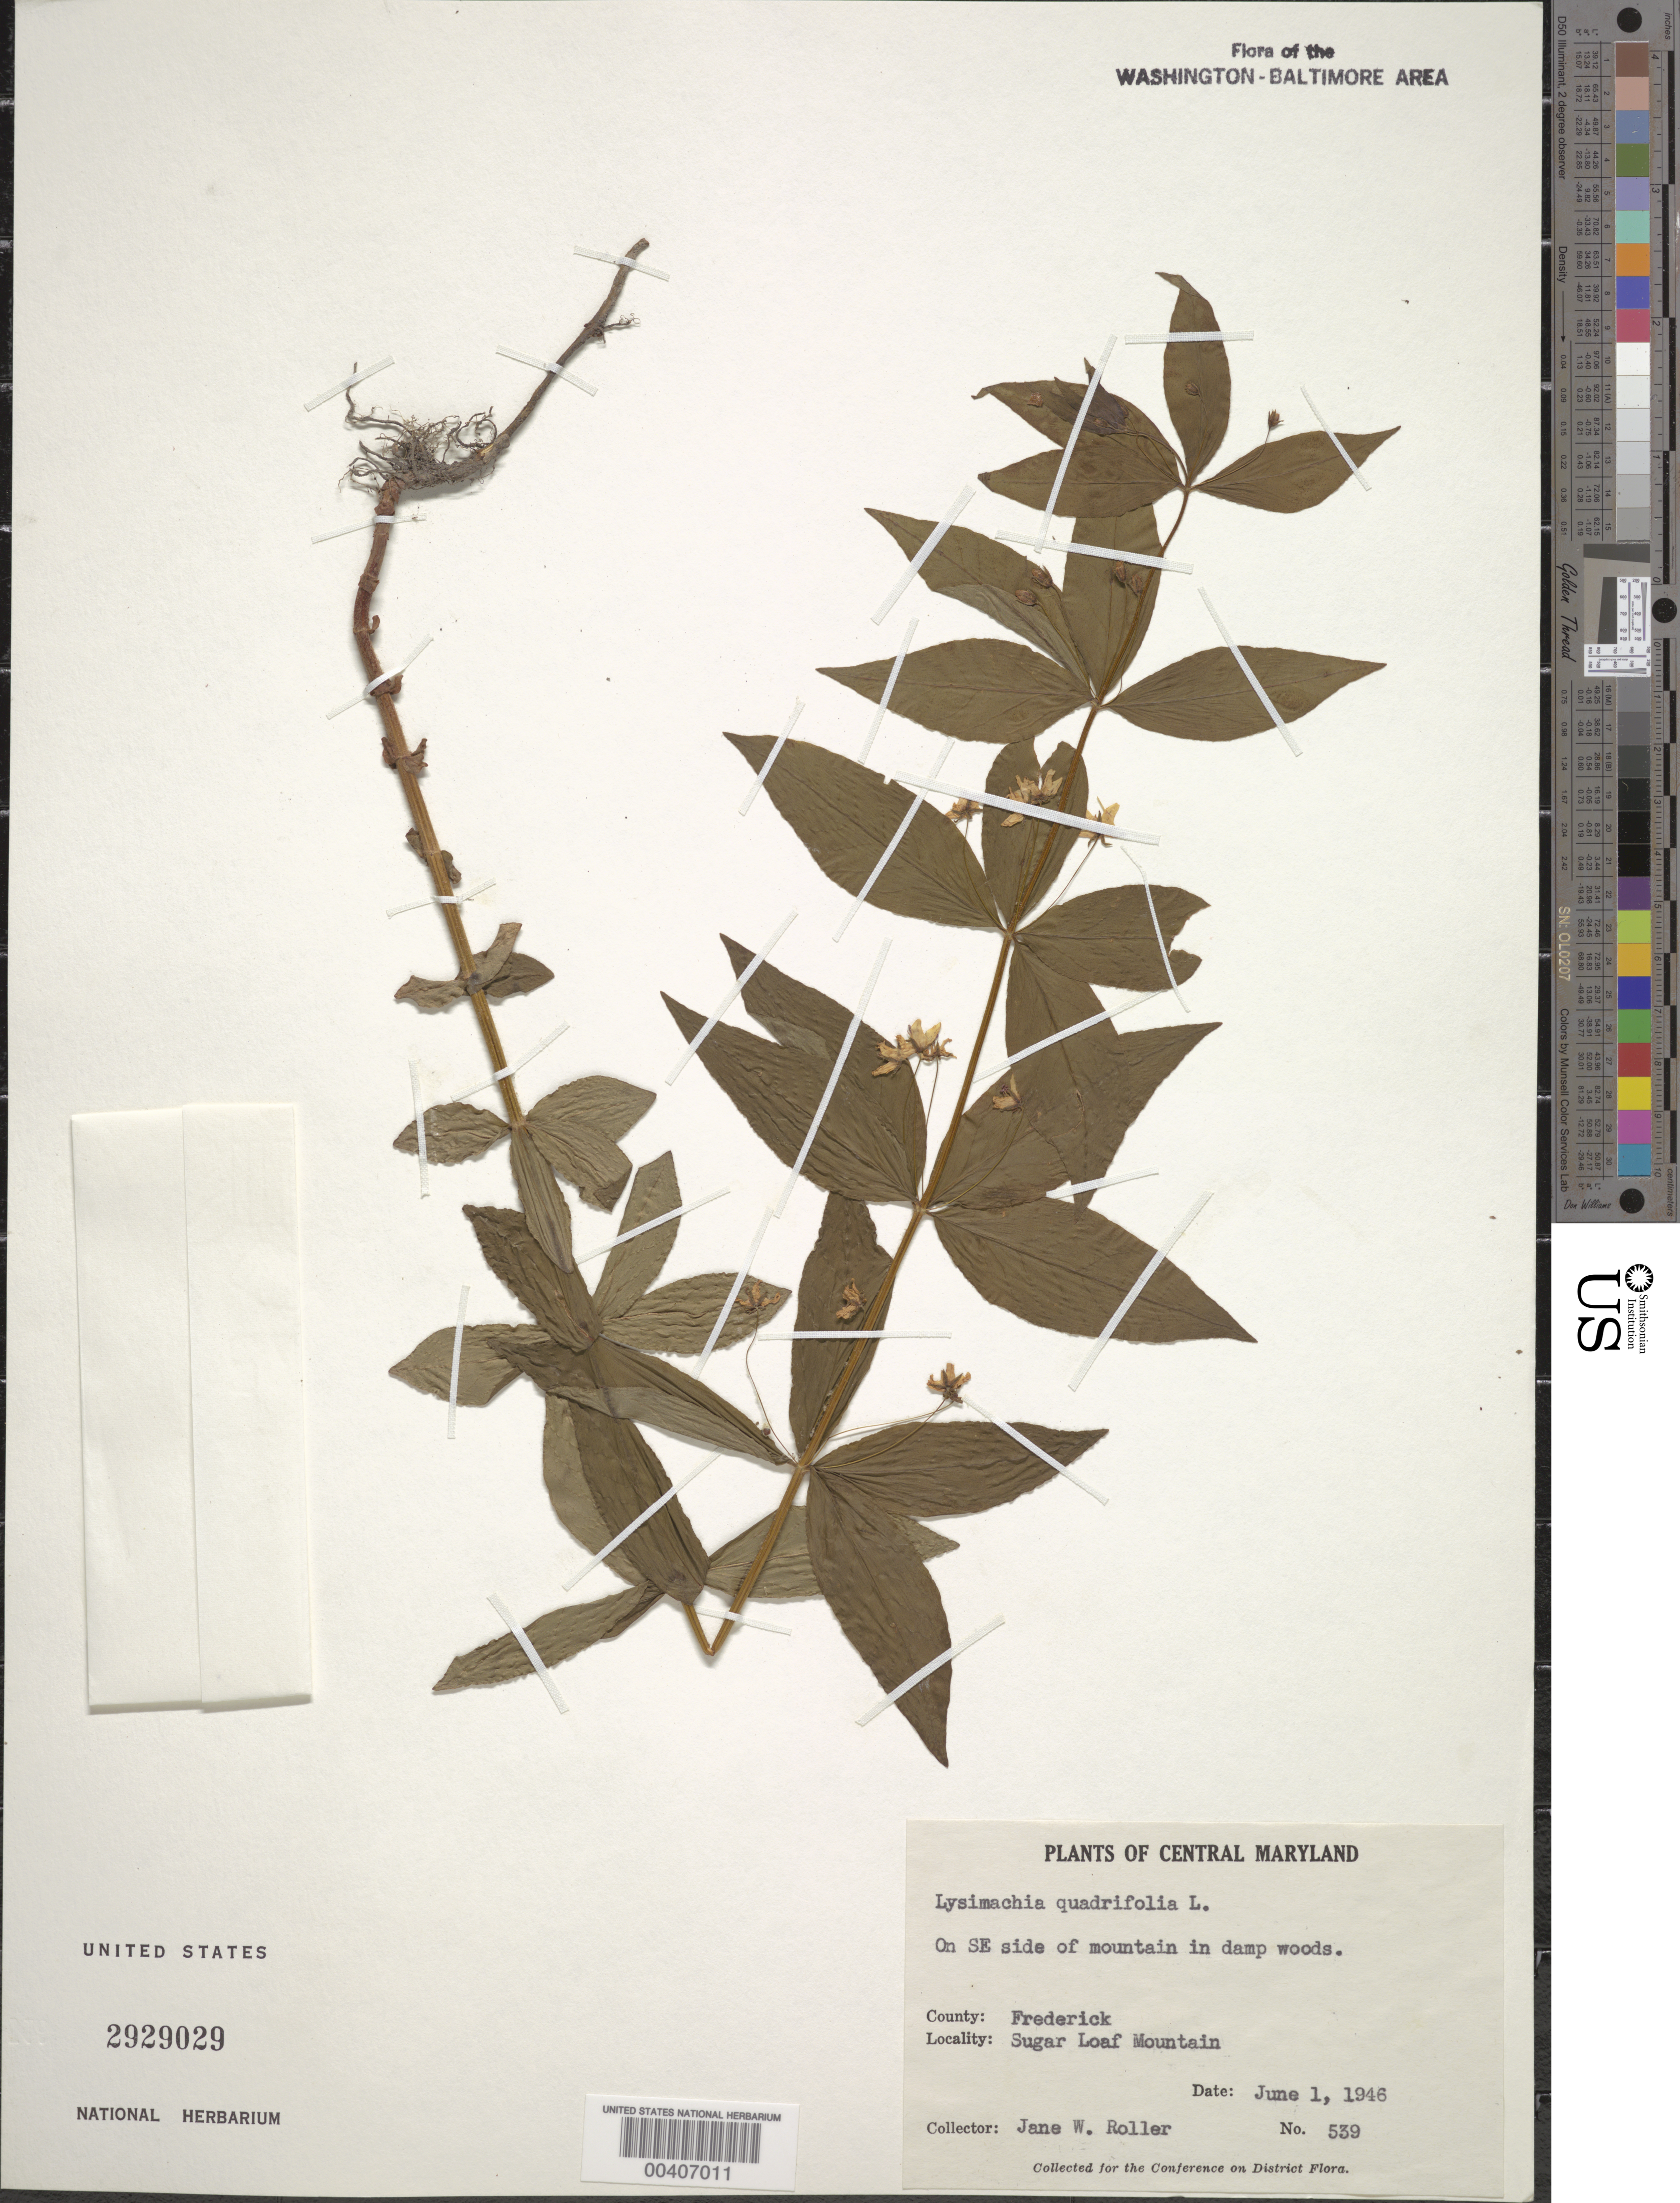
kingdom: Plantae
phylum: Tracheophyta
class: Magnoliopsida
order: Ericales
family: Primulaceae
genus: Lysimachia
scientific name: Lysimachia quadrifolia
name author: L.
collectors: J. W. Roller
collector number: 539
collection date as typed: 01 Jun 1946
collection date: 1946-06-01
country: United States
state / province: Maryland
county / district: Frederick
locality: Sugar Loaf Mountain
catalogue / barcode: US 2929029